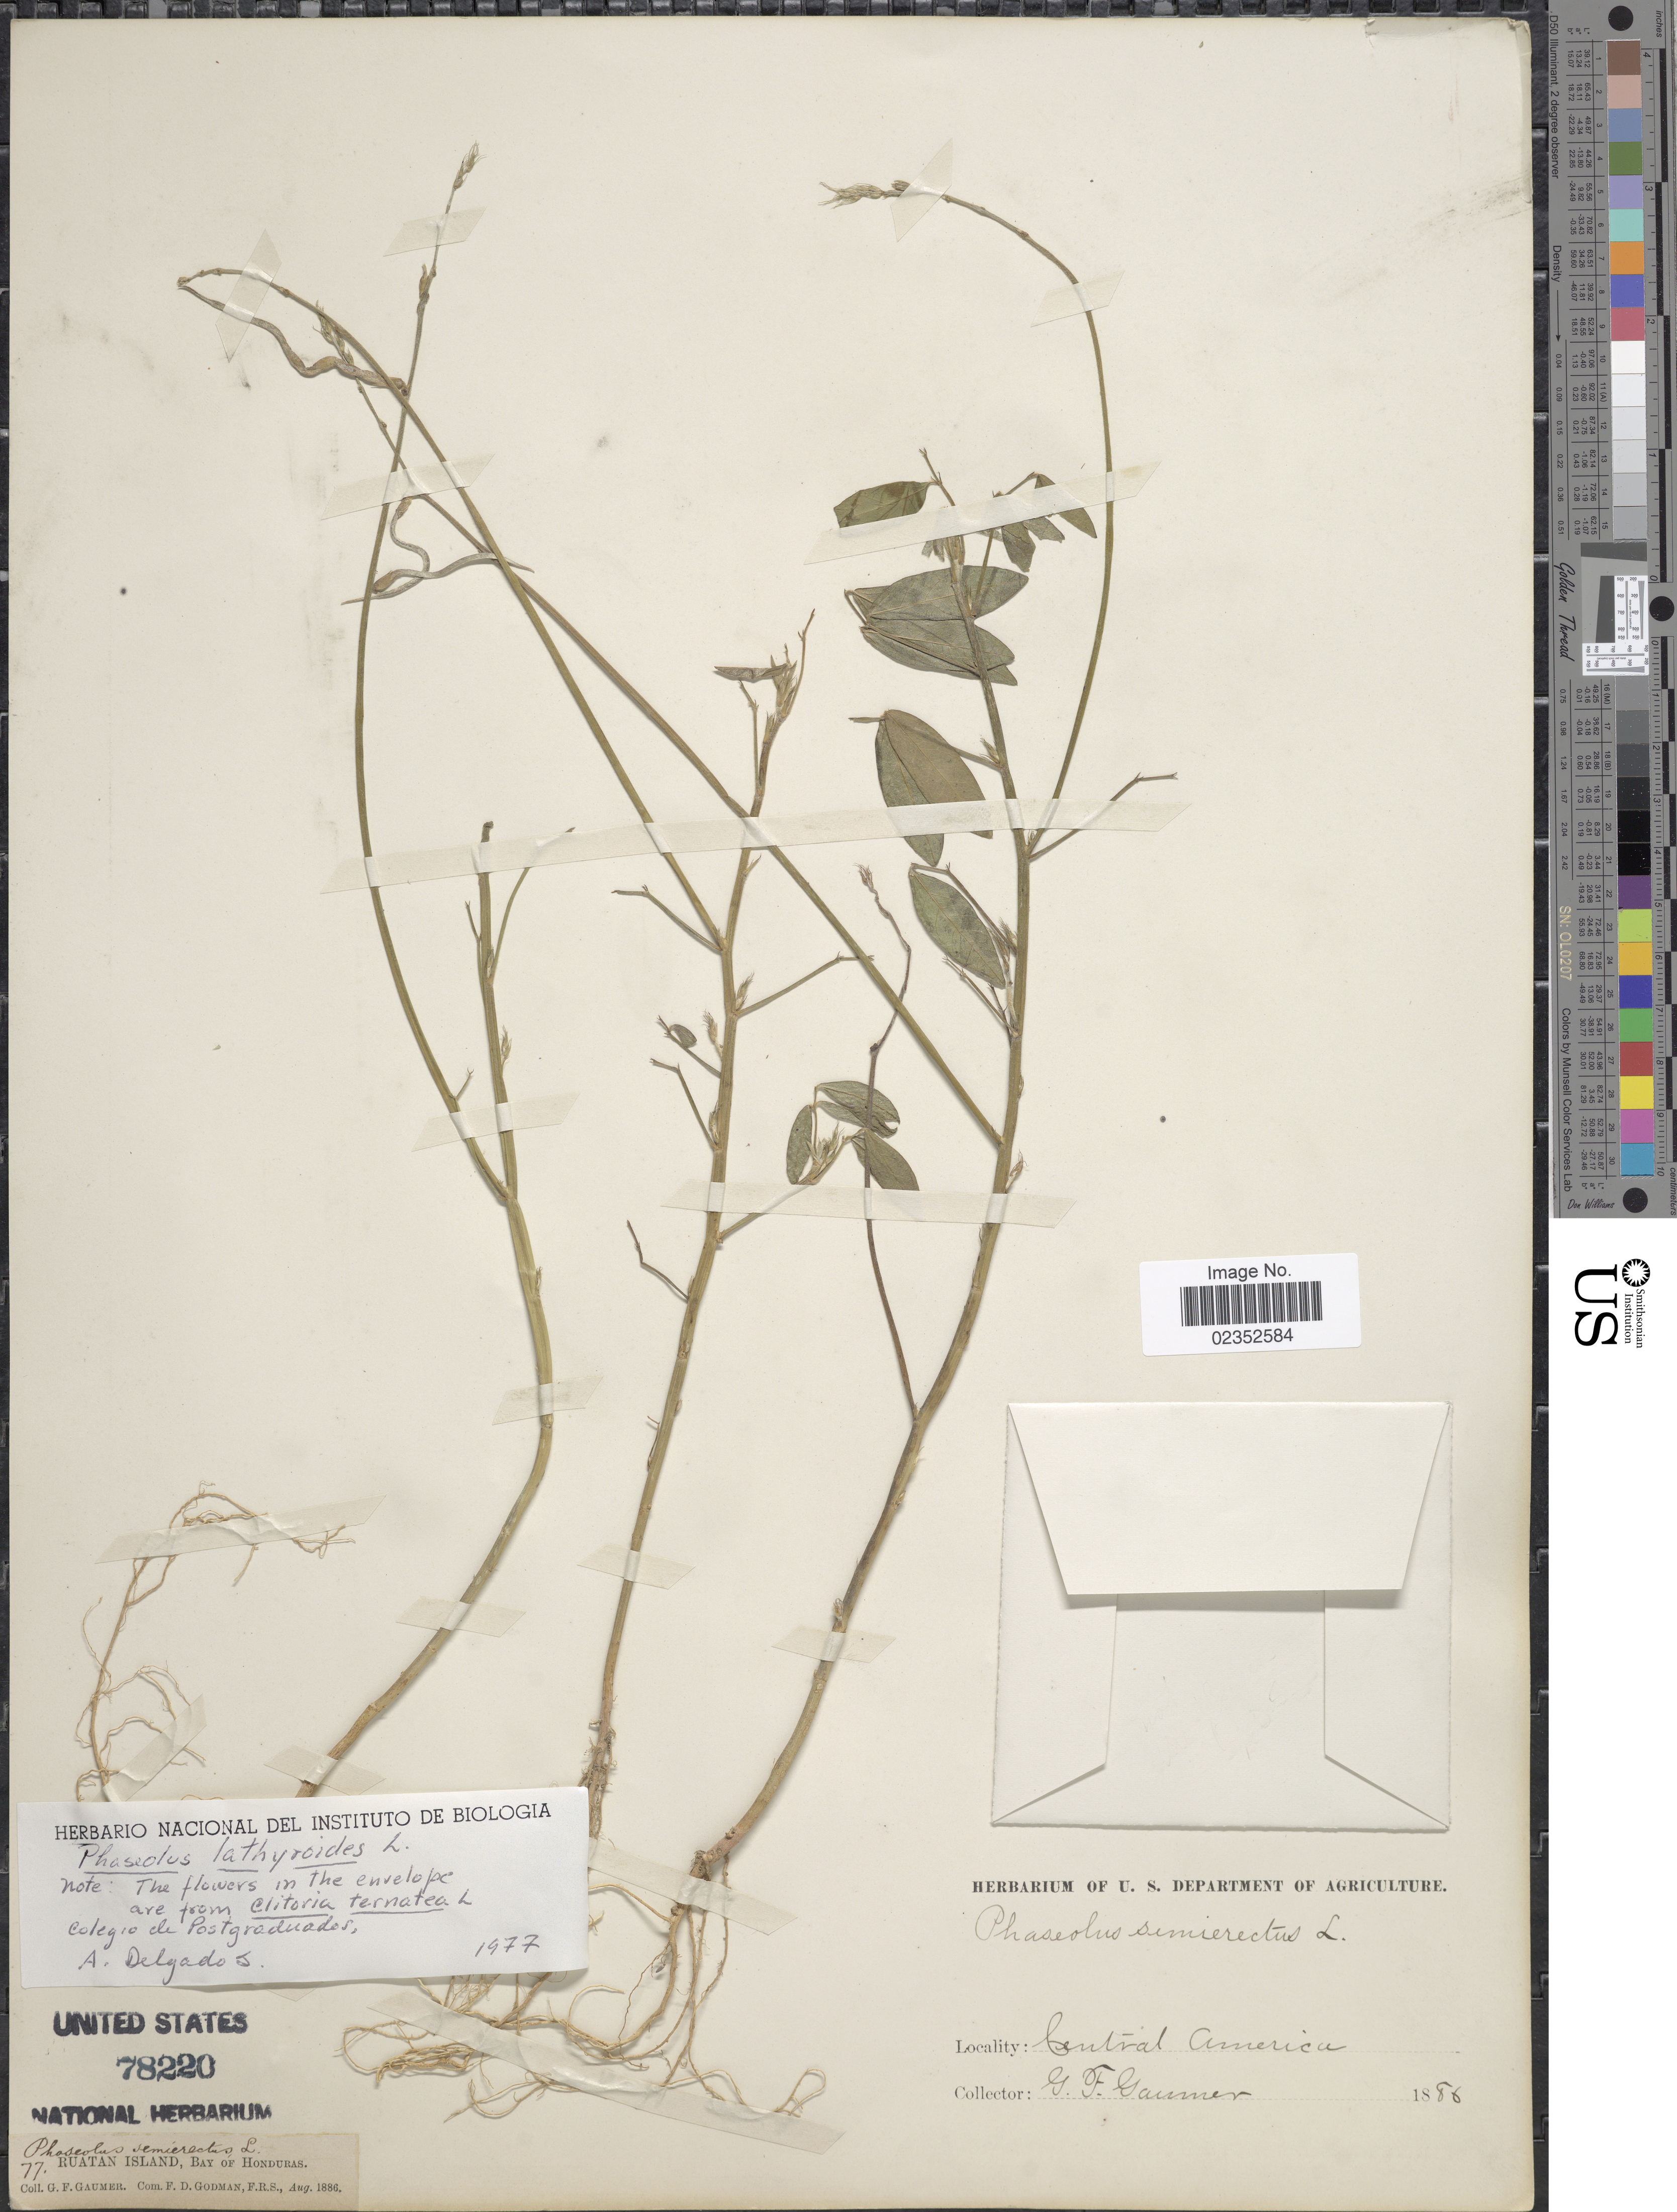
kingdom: Plantae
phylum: Tracheophyta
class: Magnoliopsida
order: Fabales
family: Fabaceae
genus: Macroptilium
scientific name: Macroptilium lathyroides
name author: (L.) Urb.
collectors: G. F. Gaumer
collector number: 77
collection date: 1886-08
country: Honduras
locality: Ruatan Island, Bay of Honduras, Central America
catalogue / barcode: US 78220